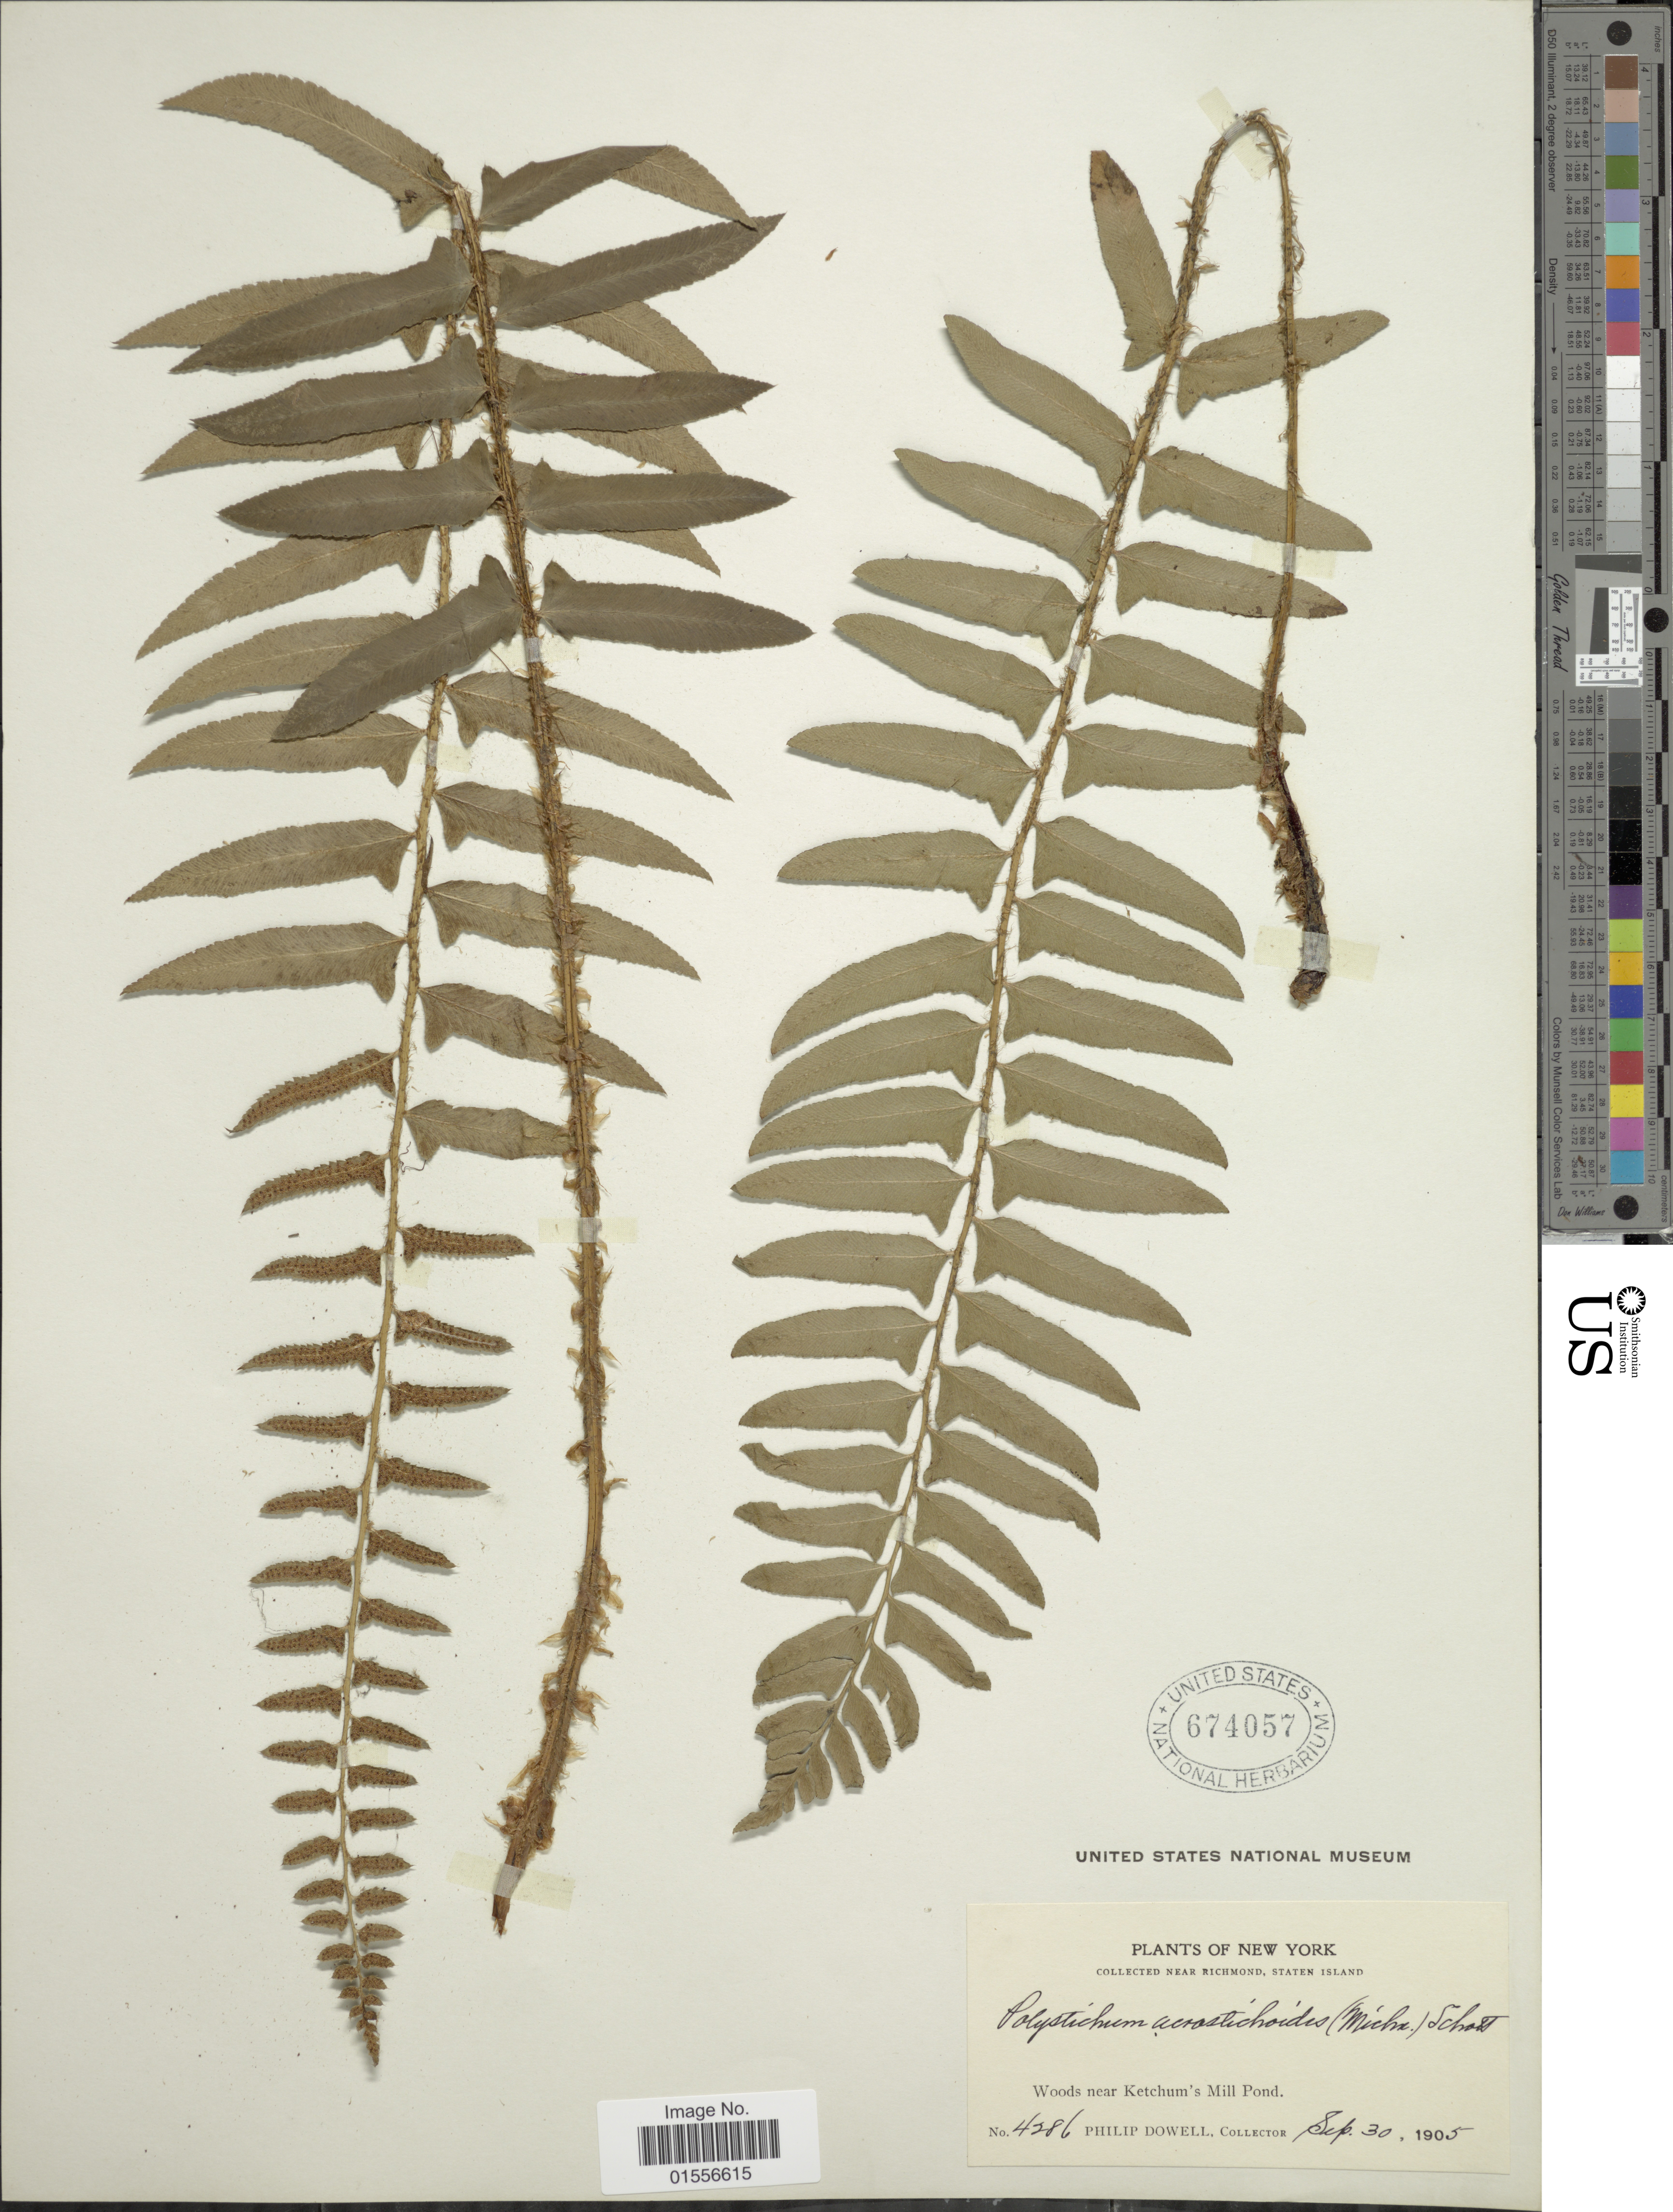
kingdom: Plantae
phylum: Tracheophyta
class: Polypodiopsida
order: Polypodiales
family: Dryopteridaceae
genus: Polystichum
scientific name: Polystichum acrostichoides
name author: (Michx.) Schott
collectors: P. Dowell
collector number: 4286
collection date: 1905-09-30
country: United States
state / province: New York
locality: Near Richmond, Staten Island, woods near Ketchum's Mill Pond.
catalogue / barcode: US 674057